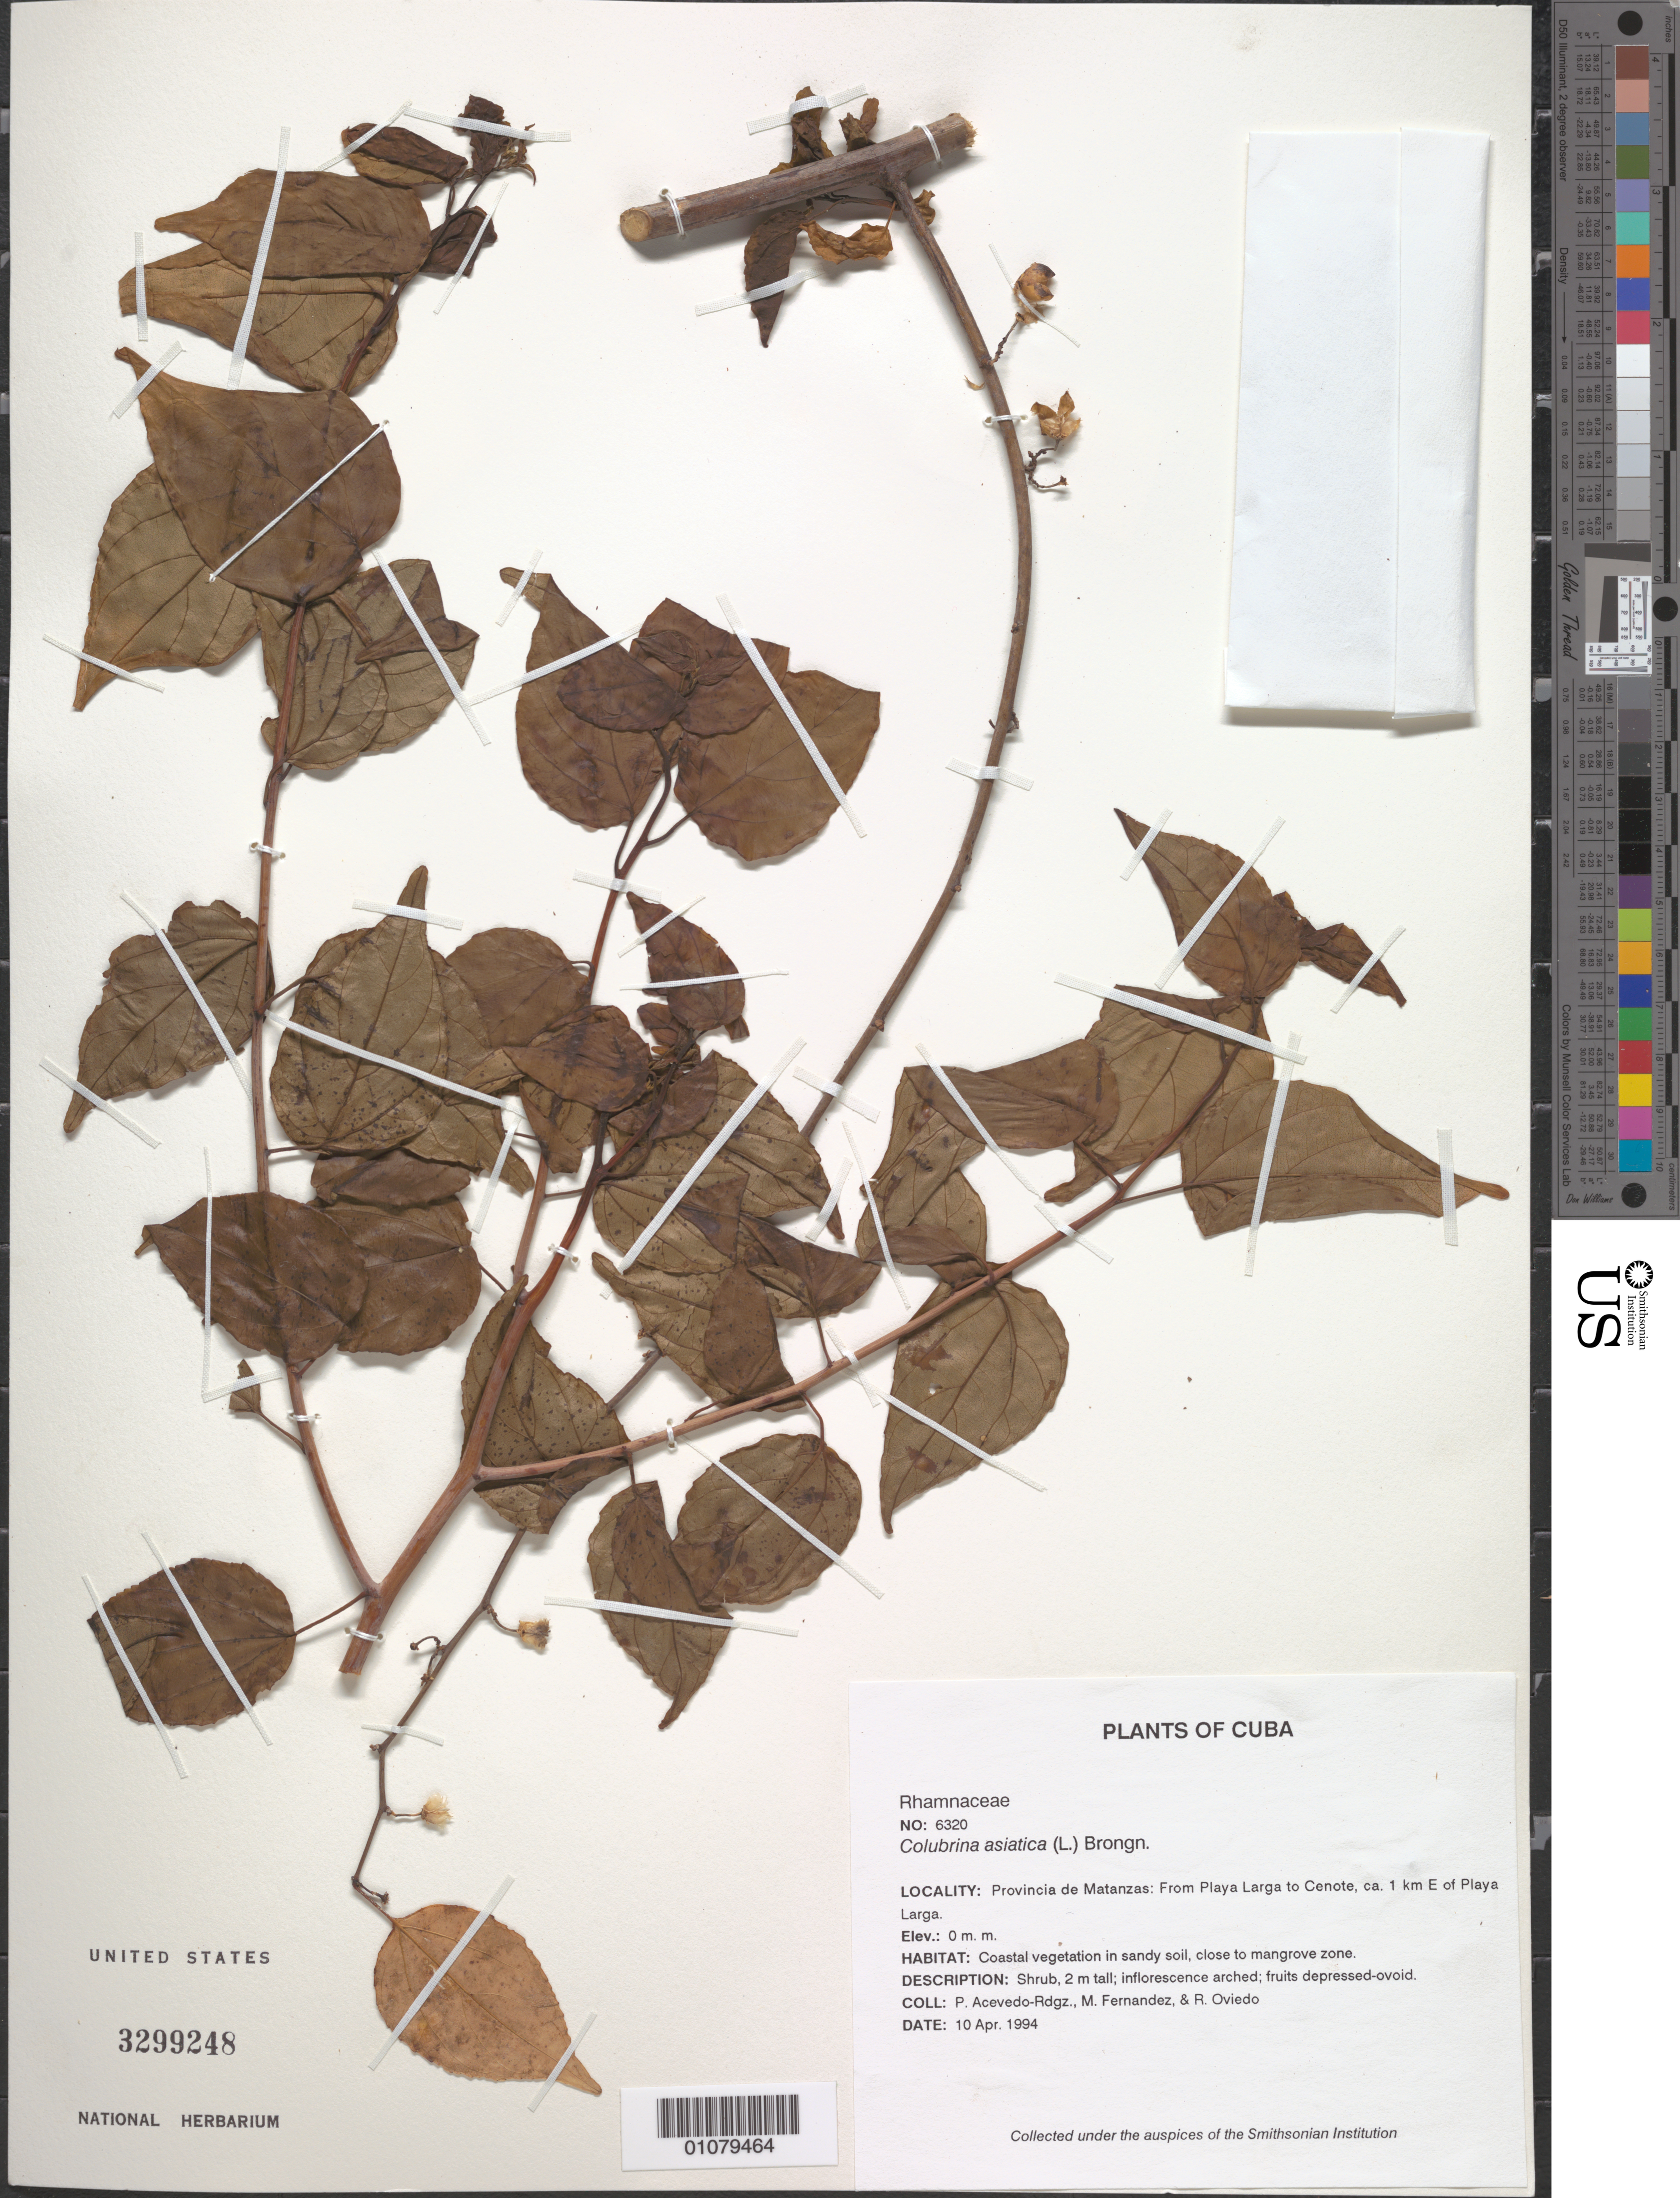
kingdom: Plantae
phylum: Tracheophyta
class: Magnoliopsida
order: Rosales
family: Rhamnaceae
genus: Colubrina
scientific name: Colubrina asiatica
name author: (L.) Brongn.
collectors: P. Acevedo-Rodr., M. Fernández & R. Oviedo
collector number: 6320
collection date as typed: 10 Apr 1994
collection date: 1994-04-10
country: Cuba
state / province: Matanzas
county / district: Municipio de Ciénaga de Zapata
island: Cuba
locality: From Playa Larga to Cenote, ca 1km E of Playa Larga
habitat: Coastal Vegetation in sandy soil, close to mangrove zone.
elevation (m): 0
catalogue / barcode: US 3299248